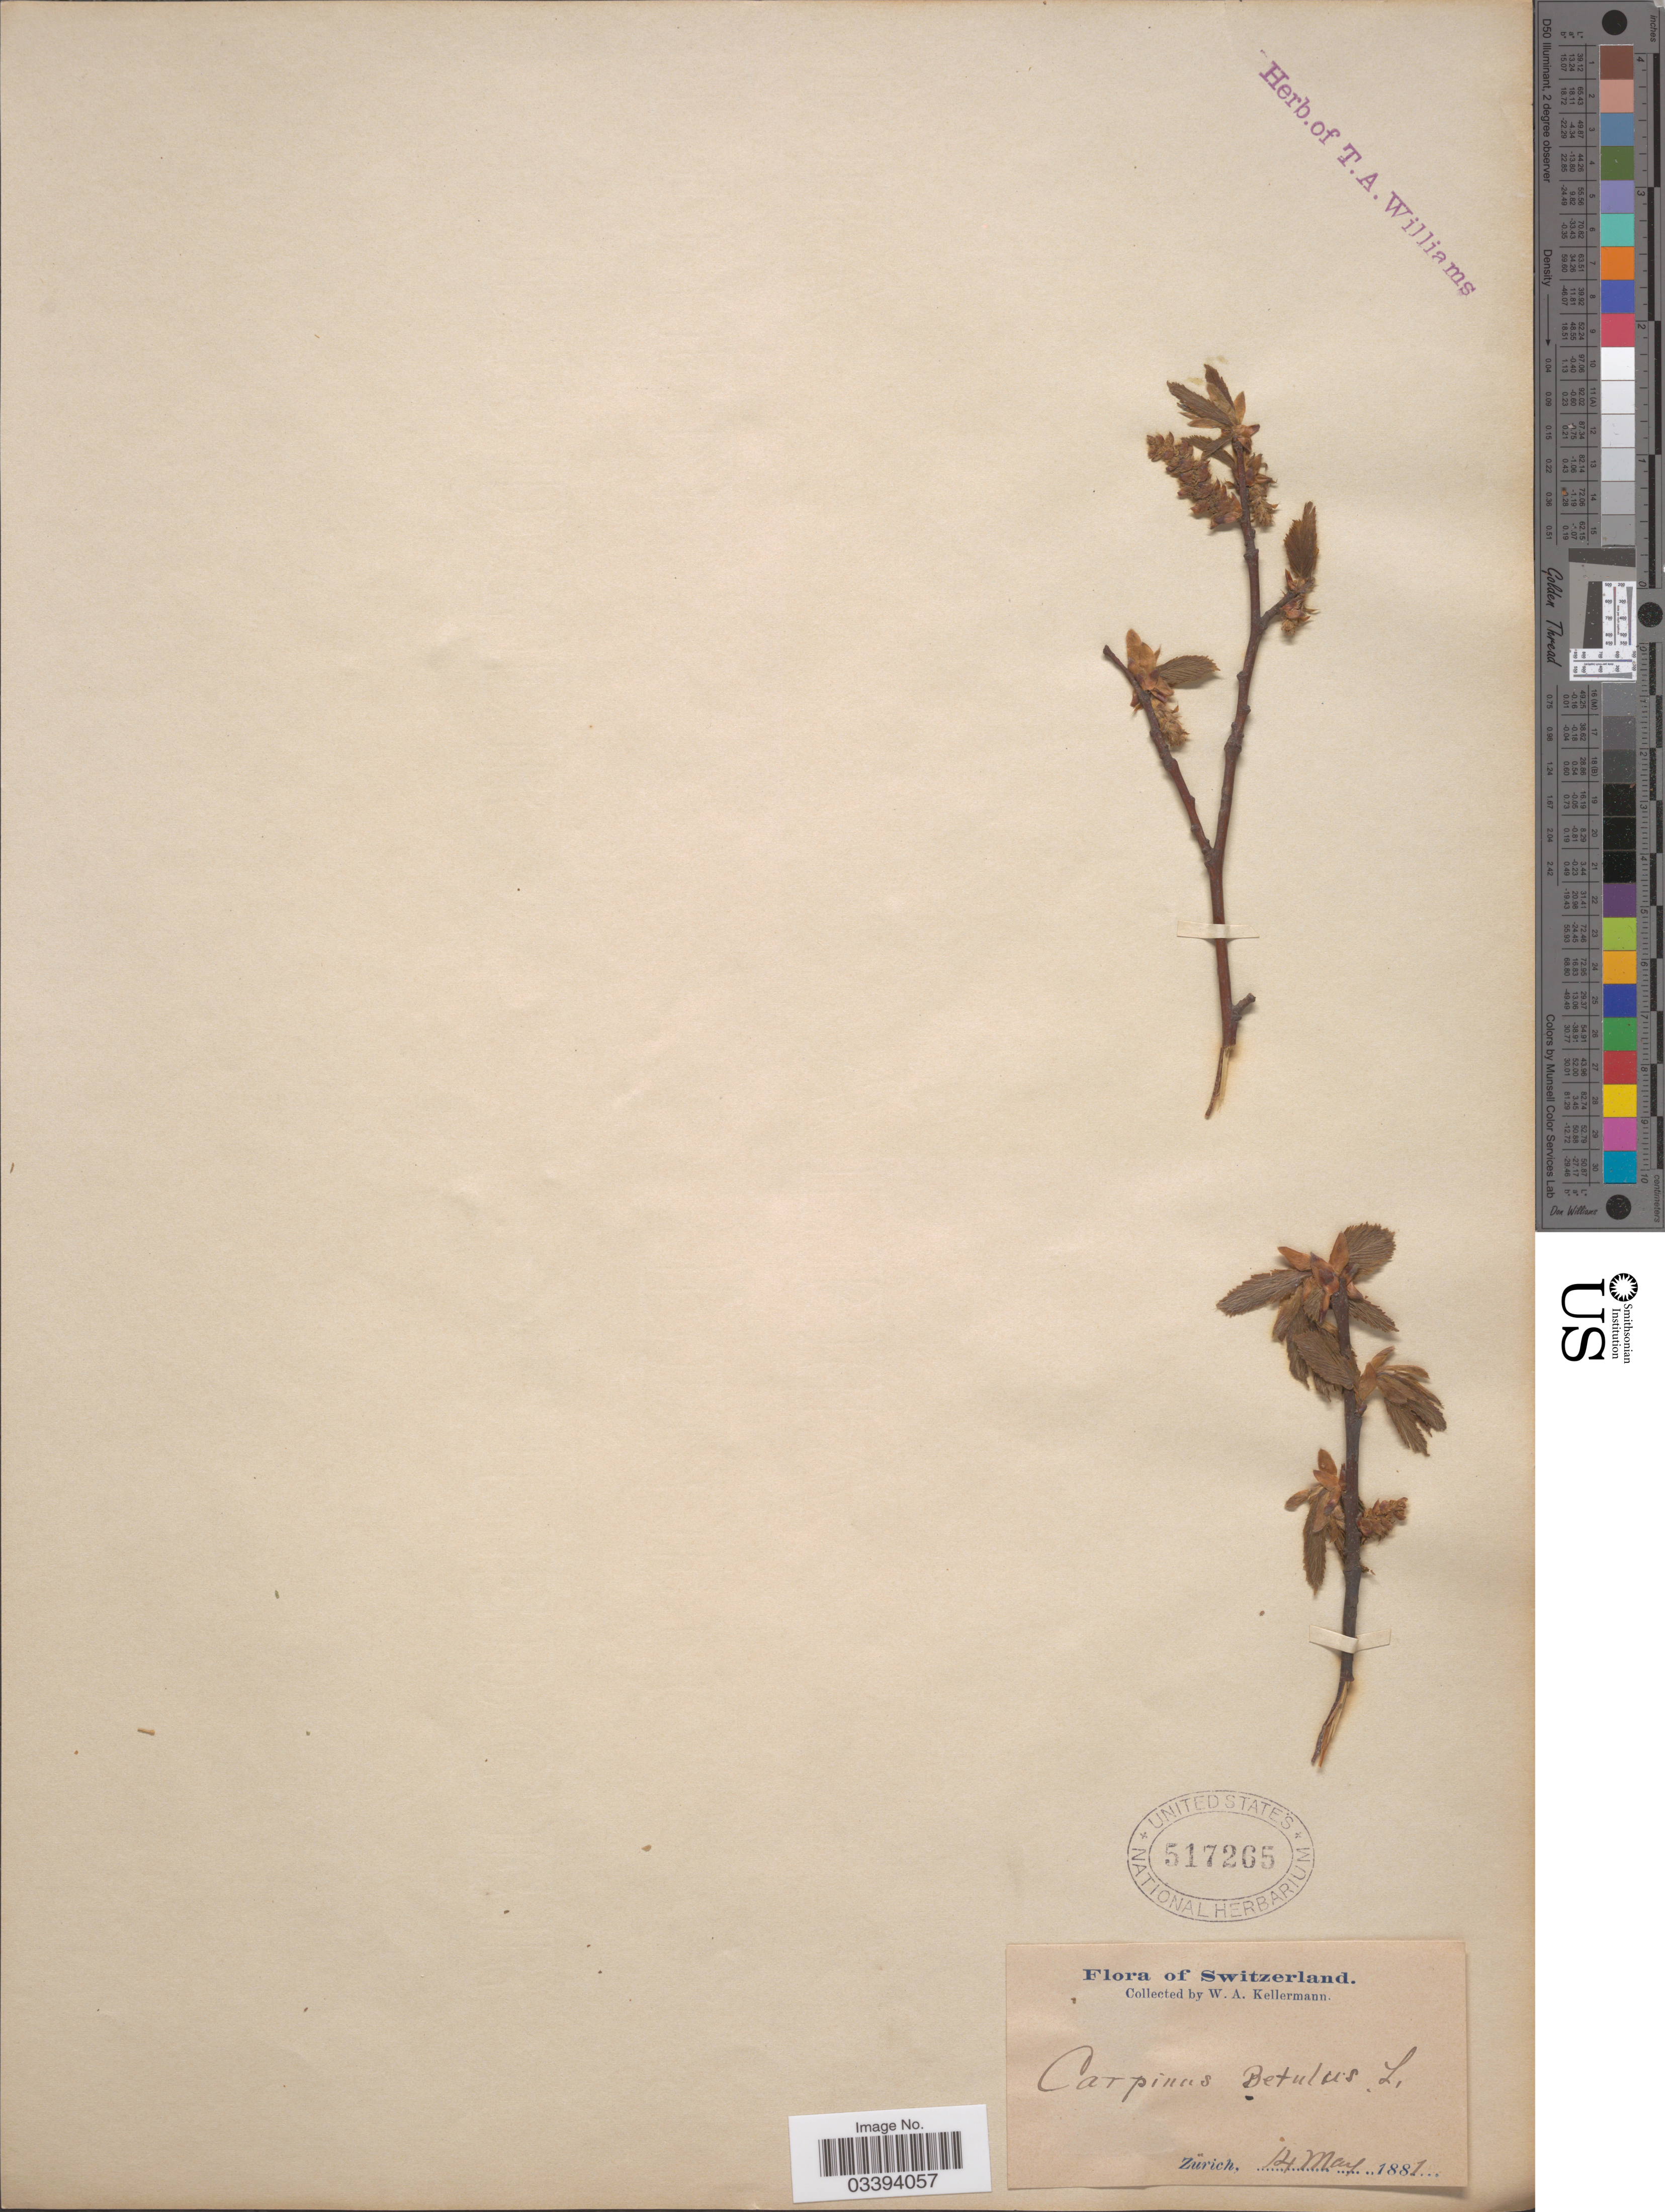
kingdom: Plantae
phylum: Tracheophyta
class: Magnoliopsida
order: Fagales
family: Betulaceae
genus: Carpinus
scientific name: Carpinus betulus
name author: L.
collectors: W. A. Kellermann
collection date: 1881-05-14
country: Switzerland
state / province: Zurich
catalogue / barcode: US 517265